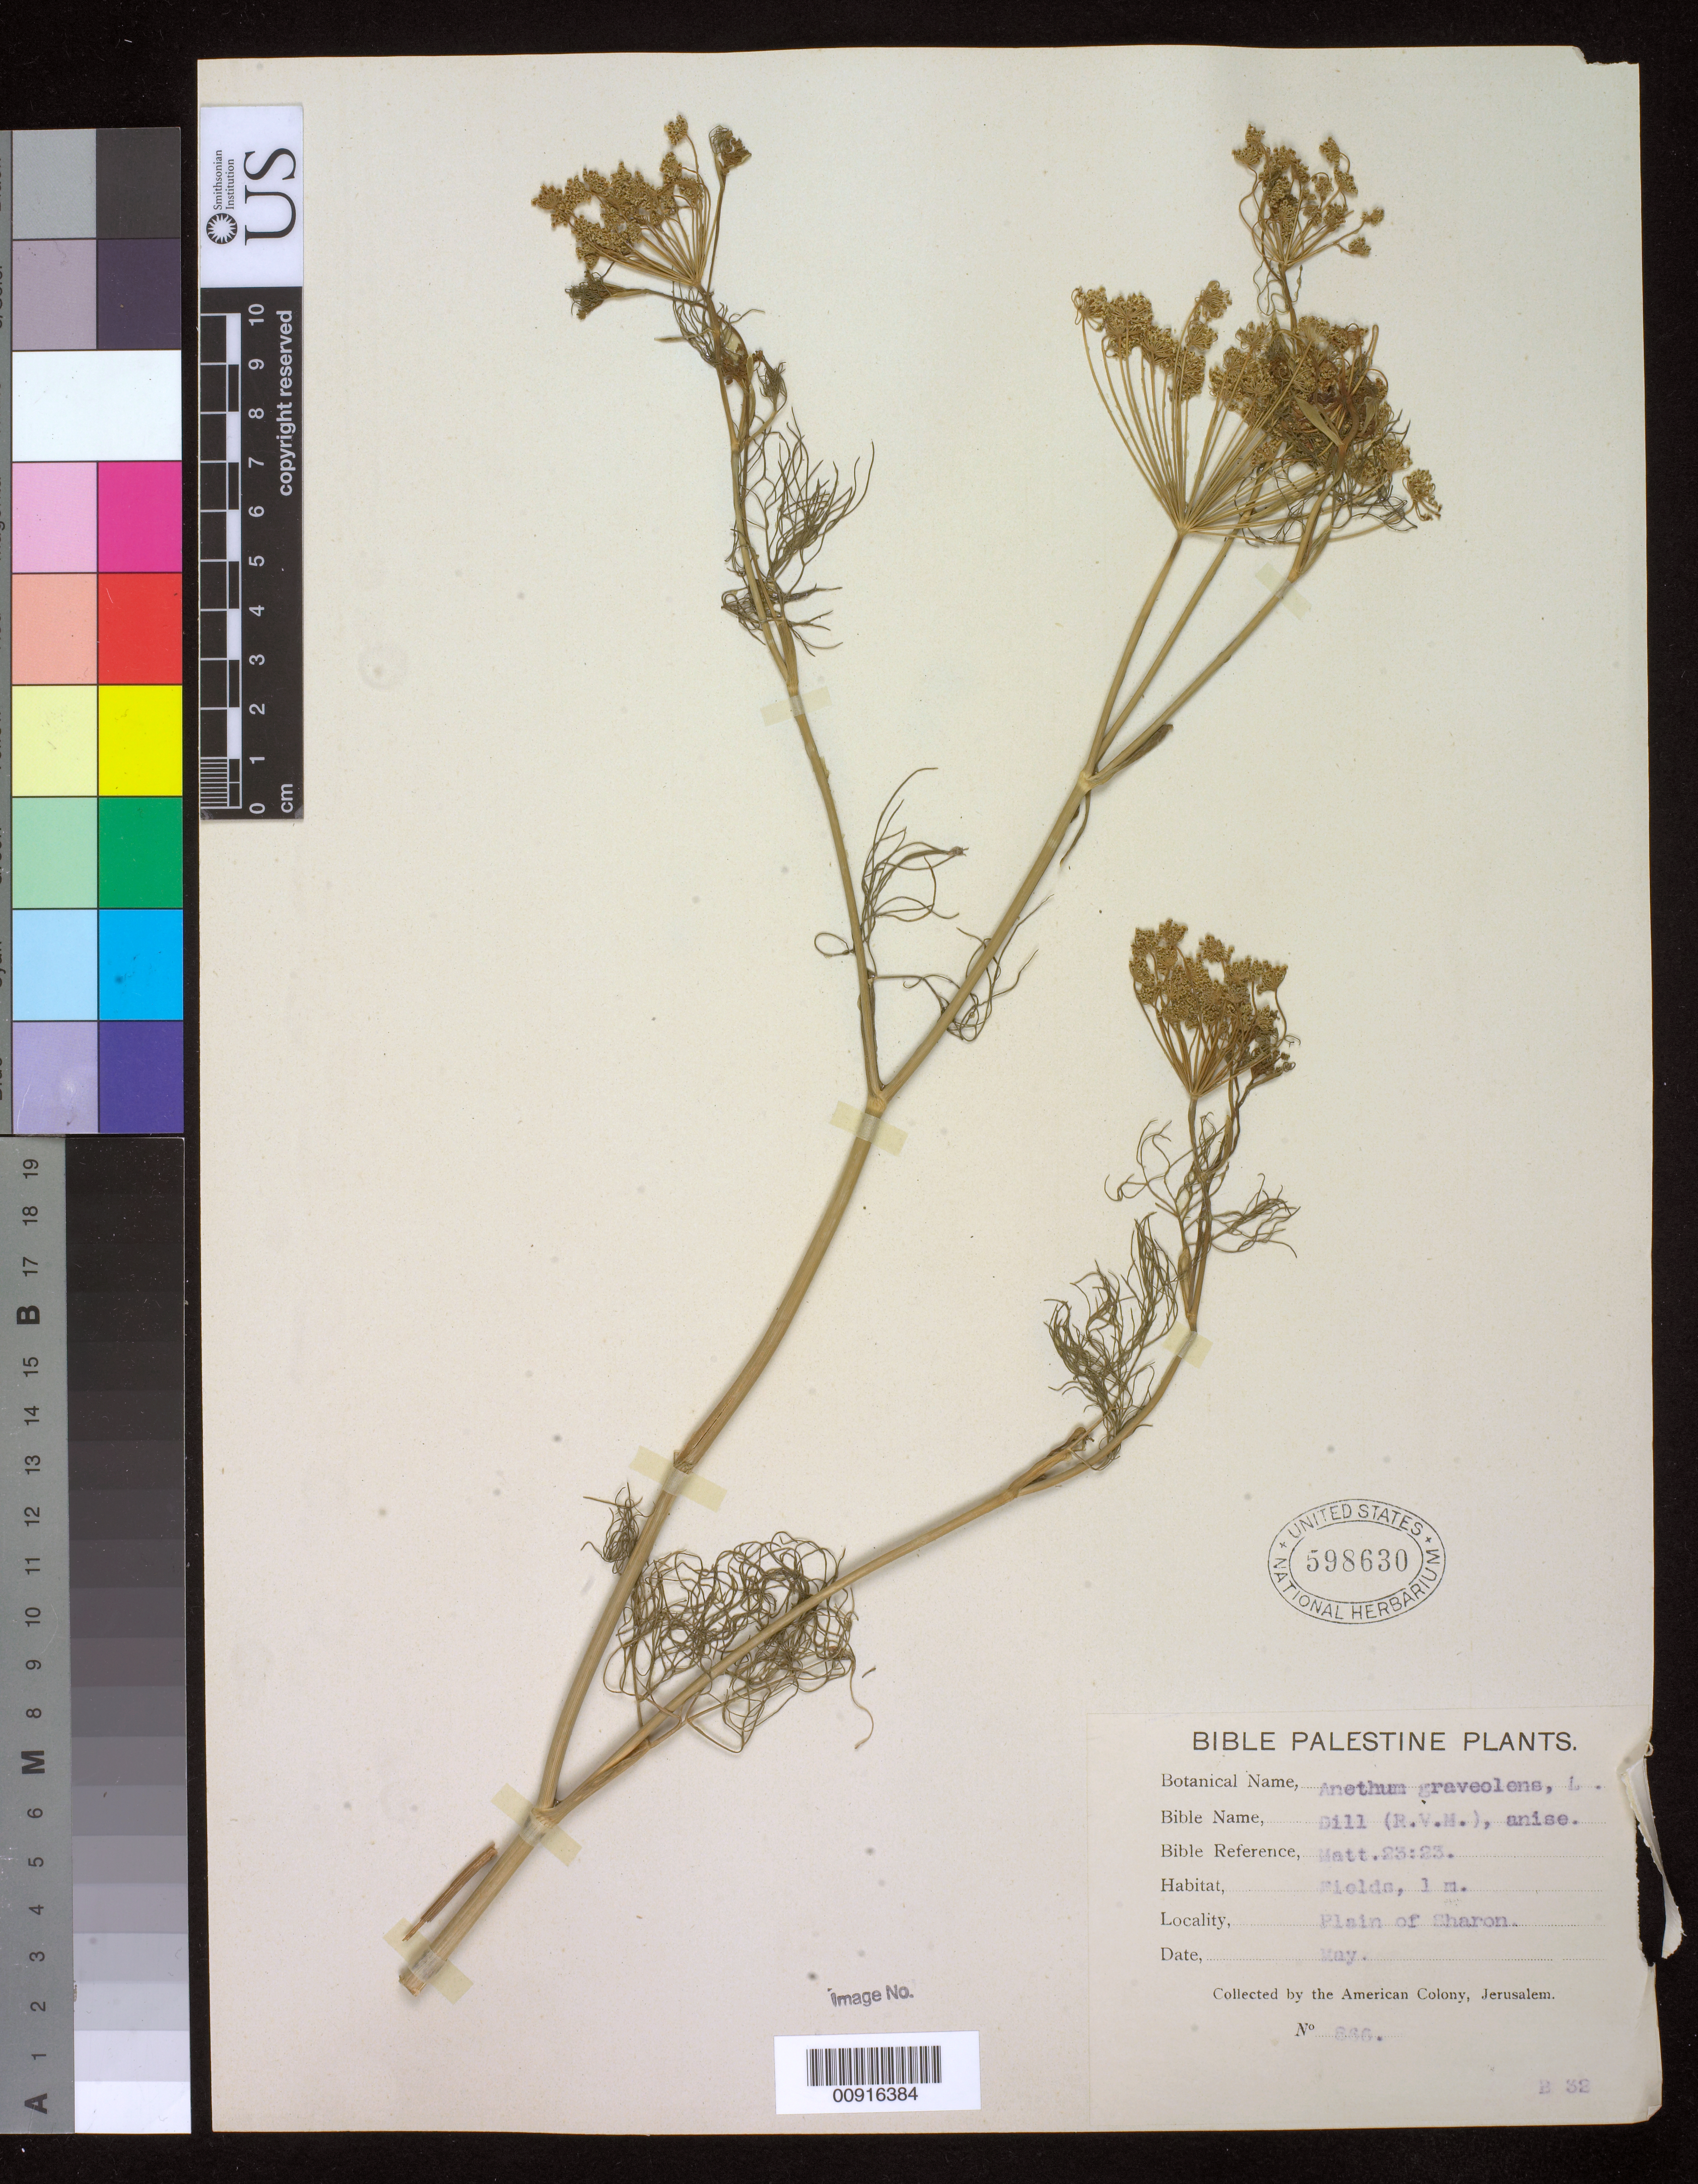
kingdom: Plantae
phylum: Tracheophyta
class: Magnoliopsida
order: Apiales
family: Apiaceae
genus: Anethum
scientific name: Anethum graveolens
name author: L.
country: Israel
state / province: Central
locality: Plain of Sharon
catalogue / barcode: US 598630